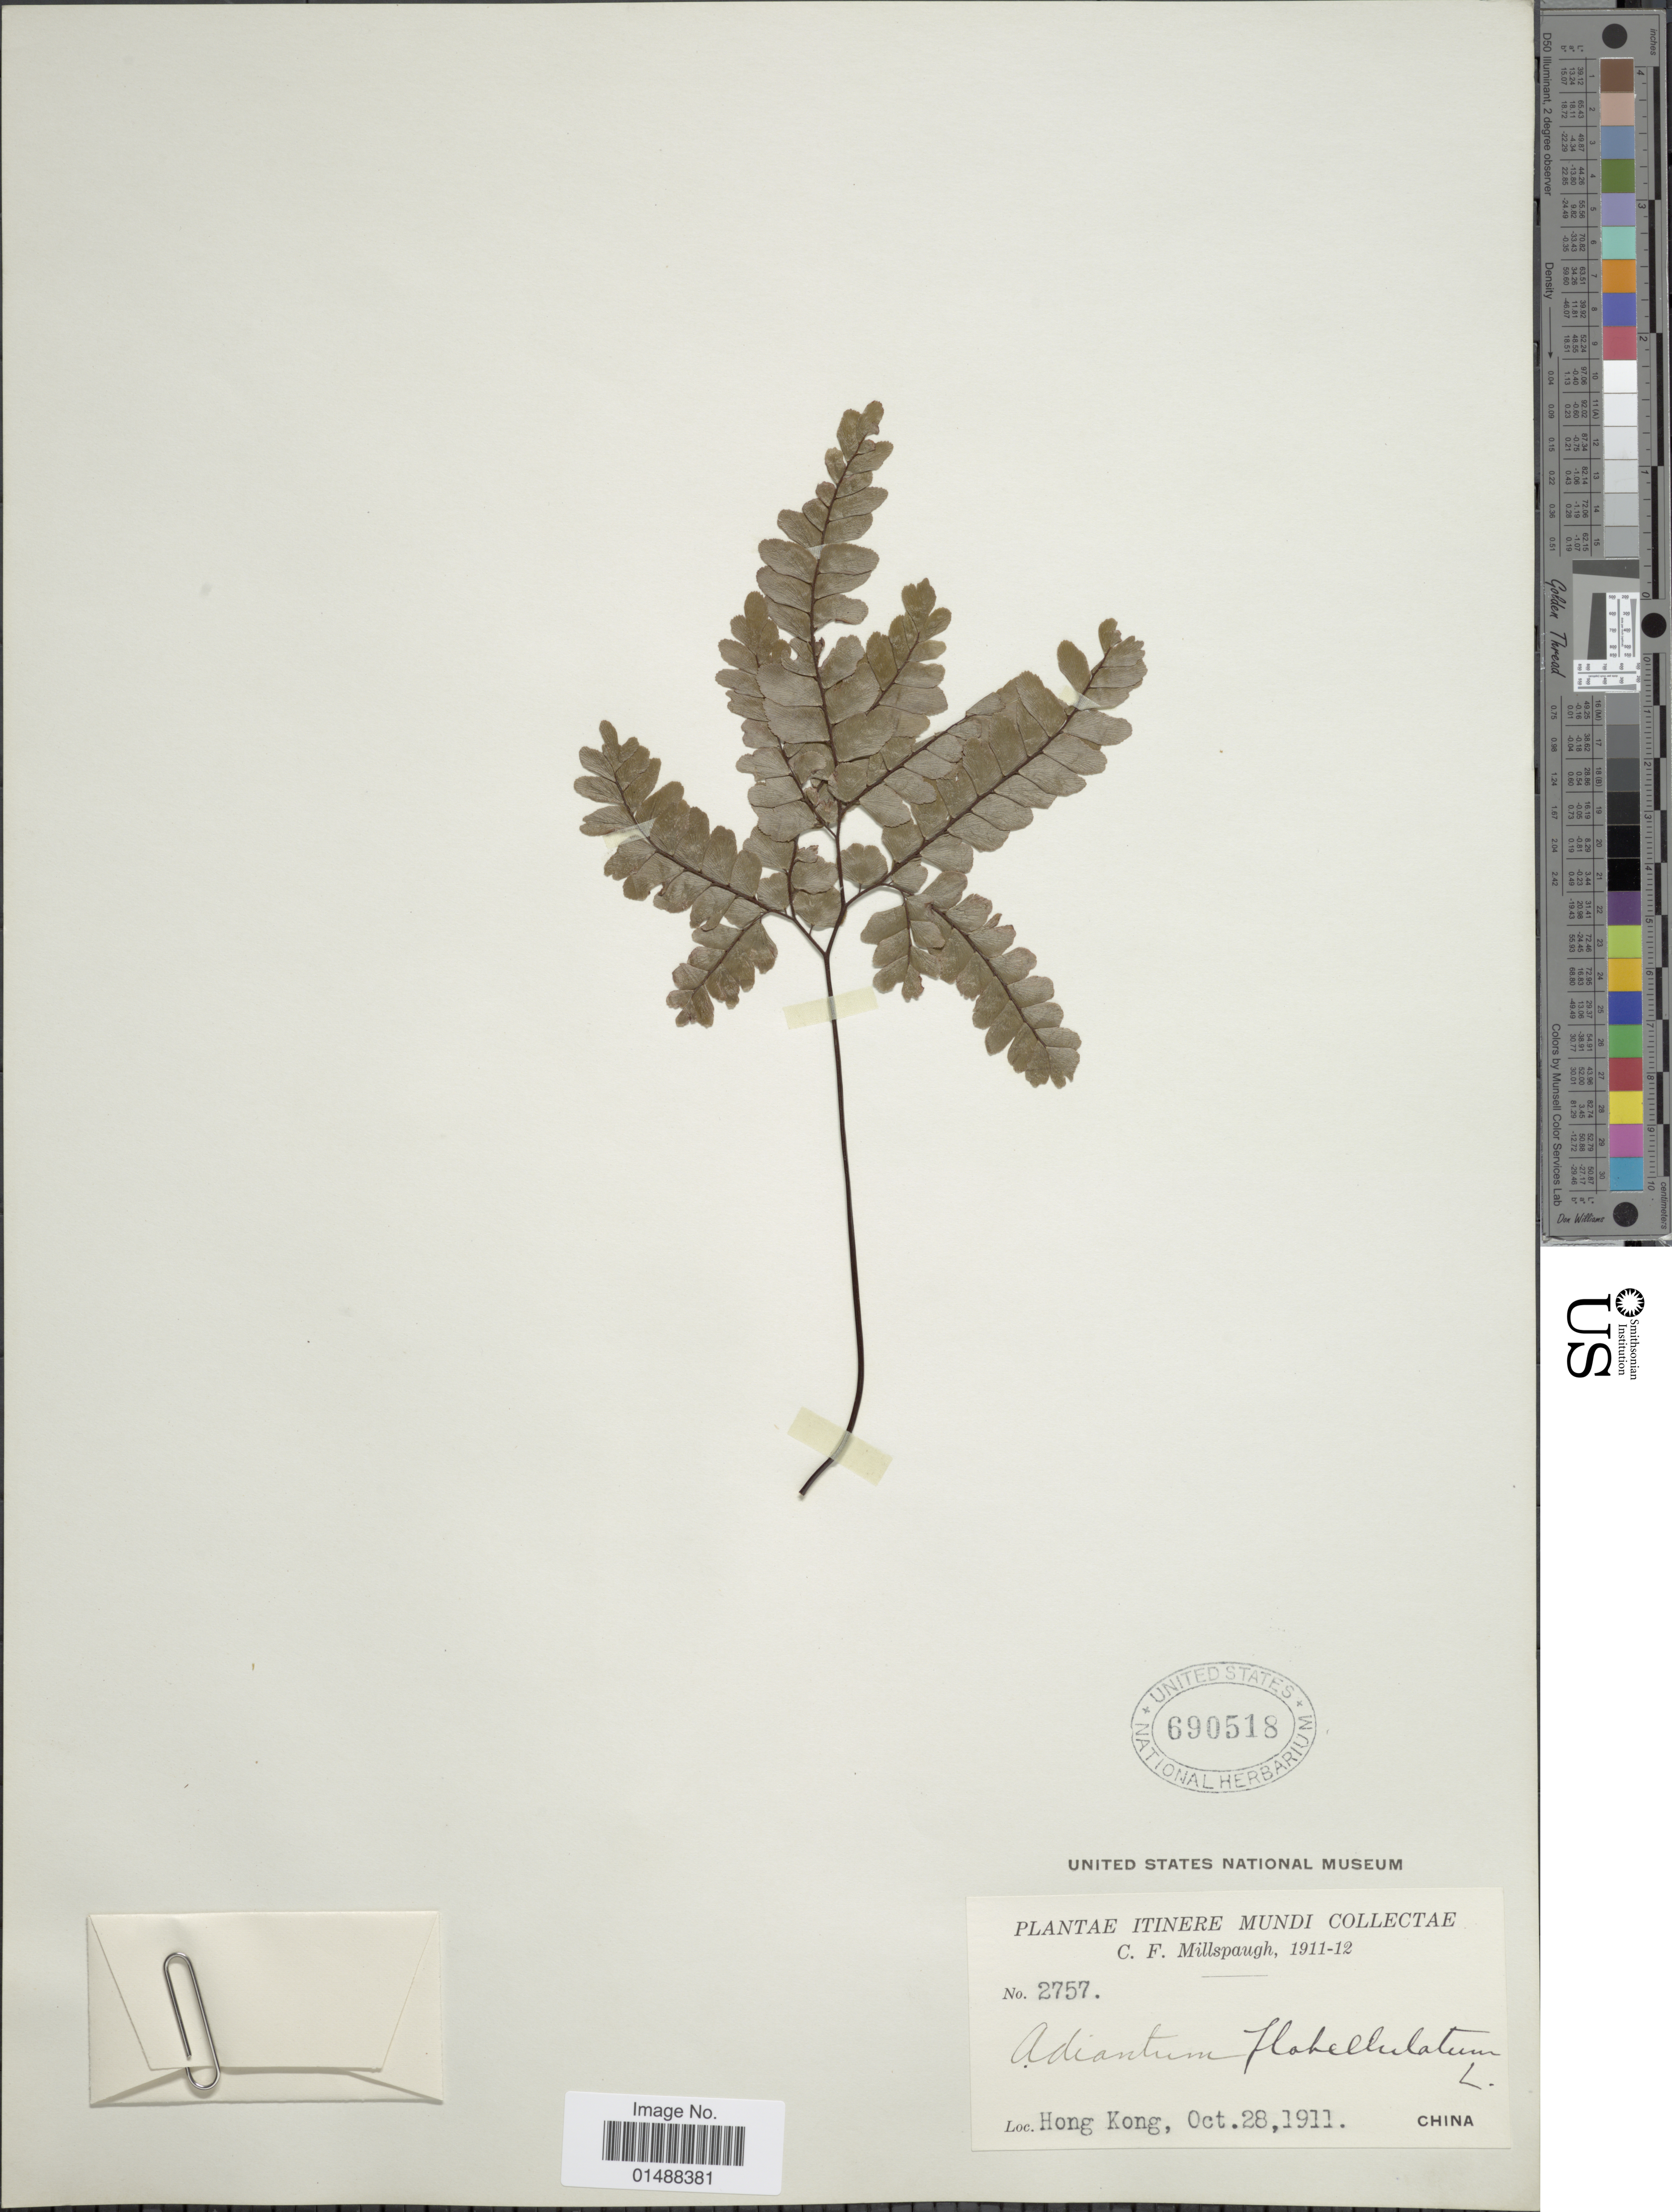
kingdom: Plantae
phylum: Tracheophyta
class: Polypodiopsida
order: Polypodiales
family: Pteridaceae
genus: Adiantum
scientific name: Adiantum flabellulatum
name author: L.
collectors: C. F. Millspaugh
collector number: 2757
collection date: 1911-11-28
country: China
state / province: Hong Kong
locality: Hong Kong, China.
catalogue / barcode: US 690518